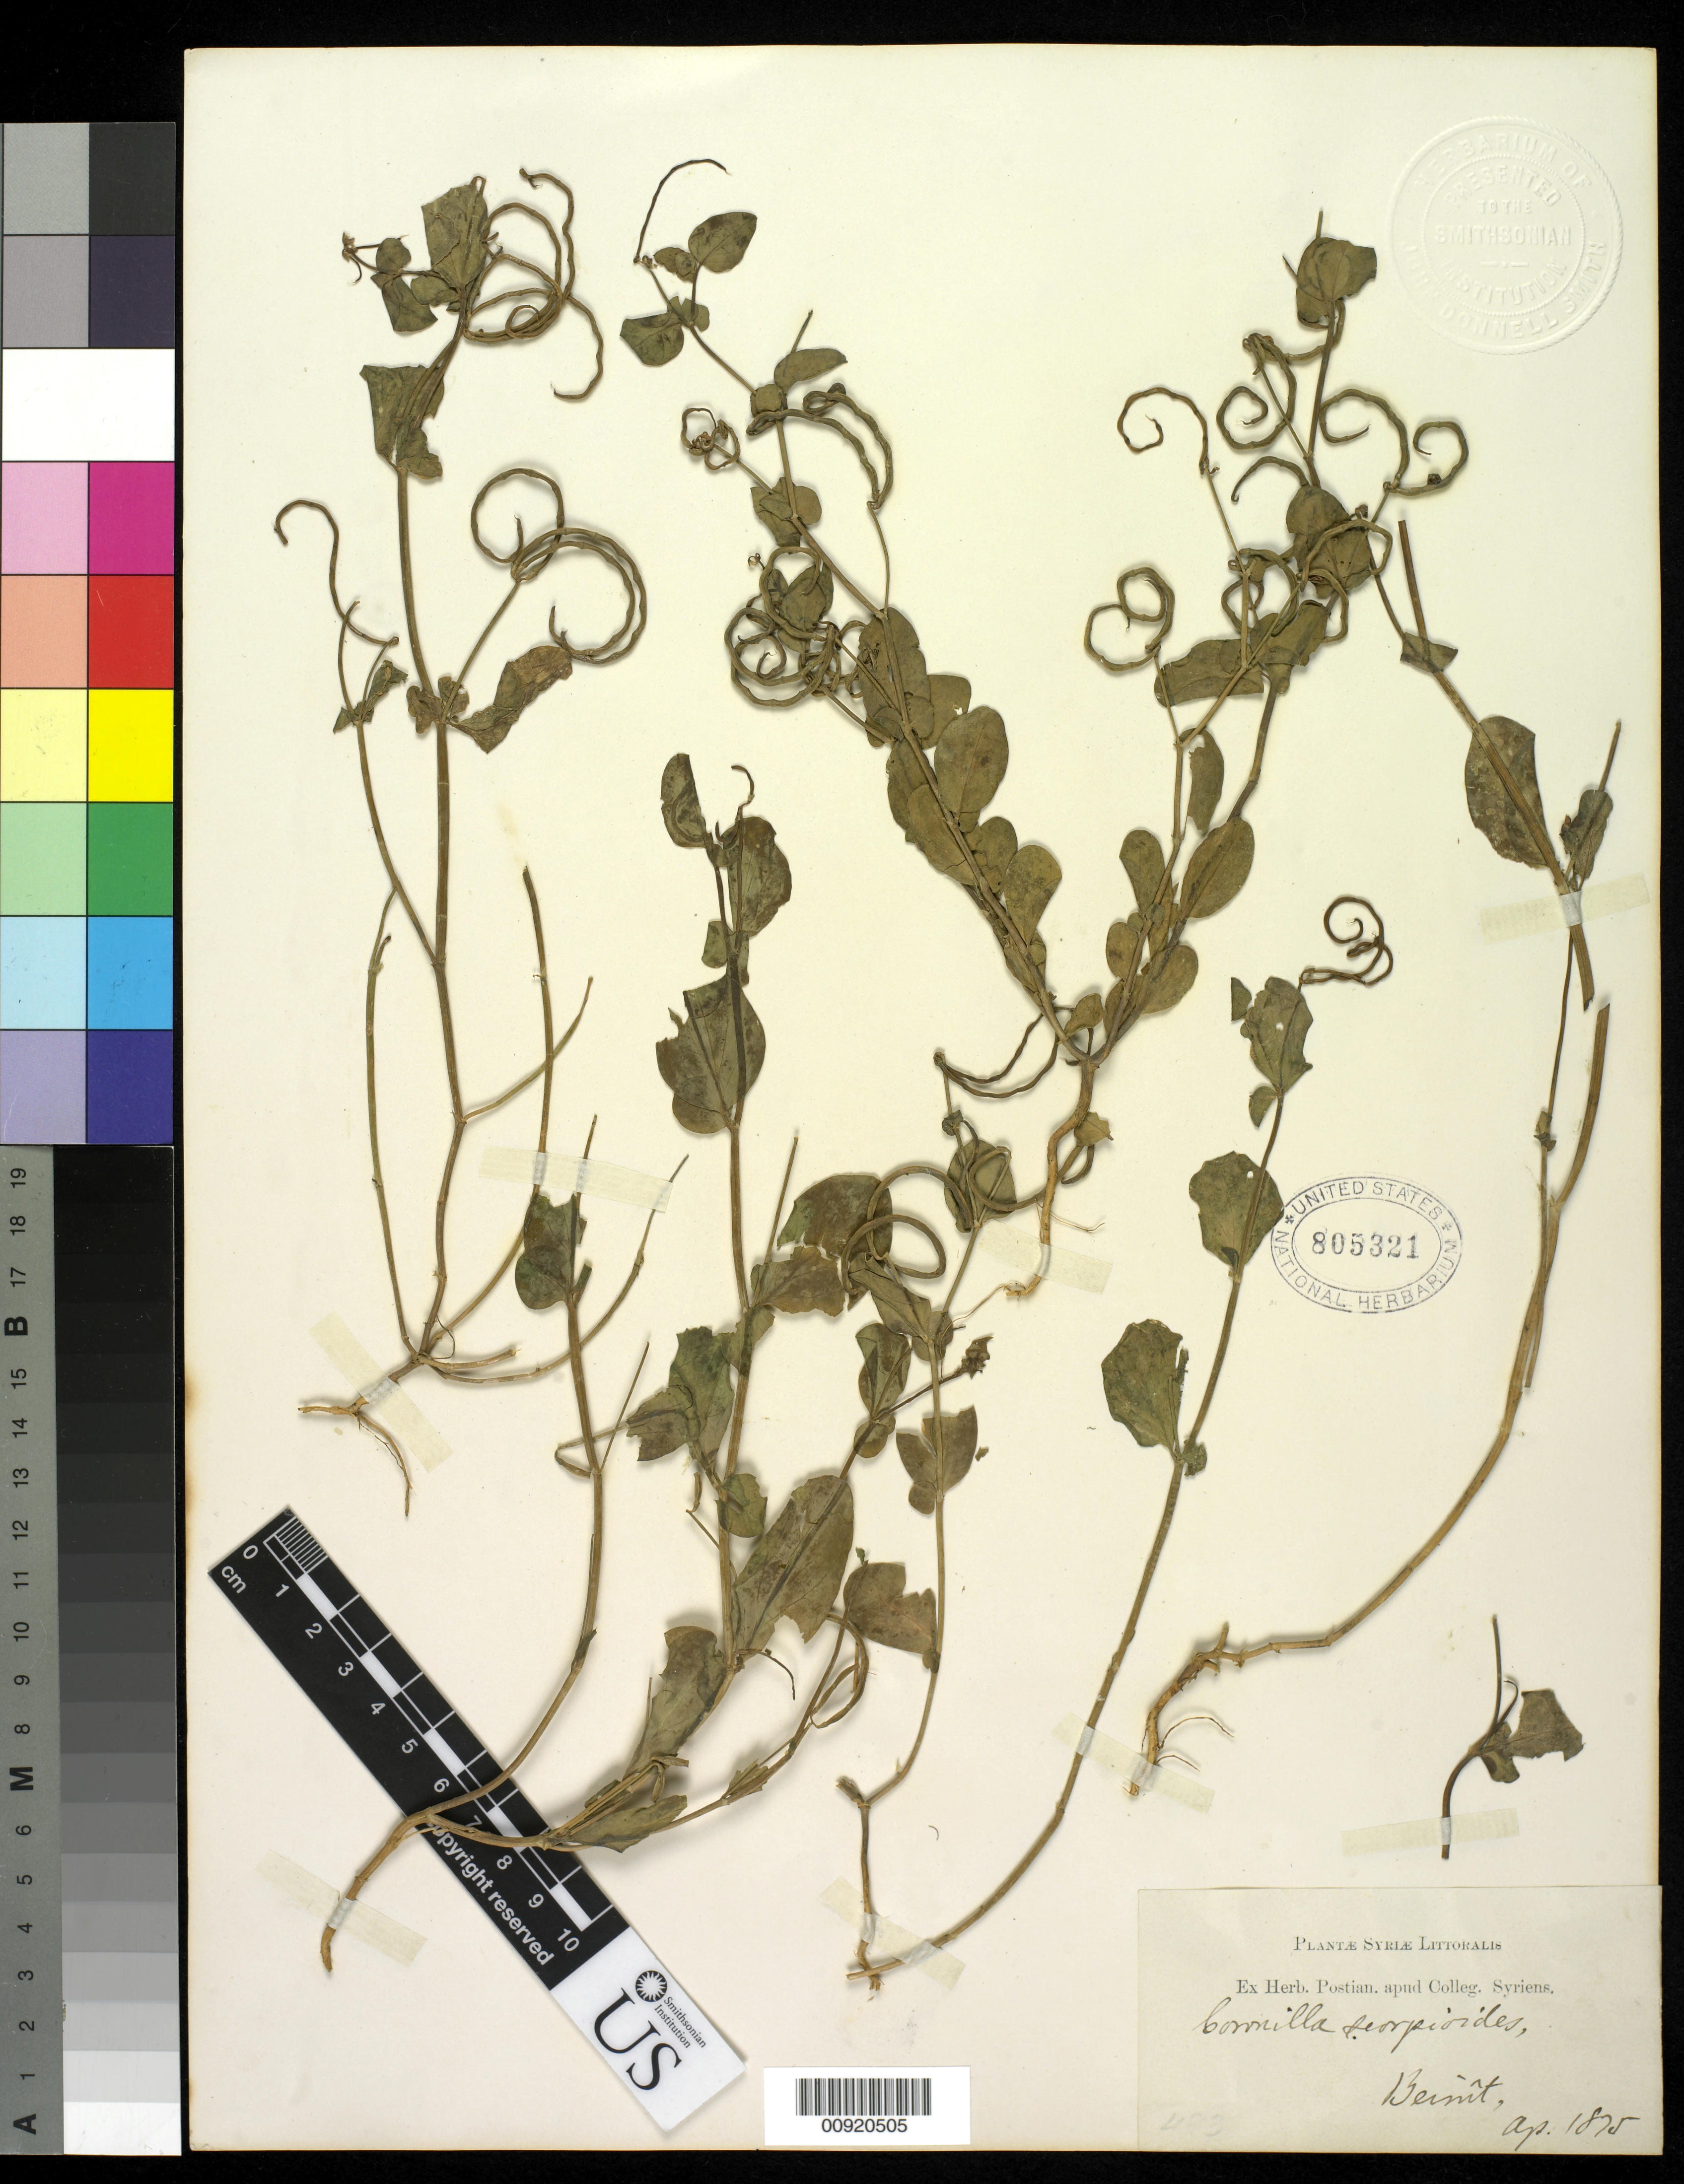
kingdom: Plantae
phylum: Tracheophyta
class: Magnoliopsida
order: Fabales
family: Fabaceae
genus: Coronilla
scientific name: Coronilla scorpioides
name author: K. Koch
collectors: ex herb. Postian. apud Colleg. Syriens. Protest. USE "Fannie P. A. Shepard" (10308853) AS PRIMARY COLLECTOR INSTEAD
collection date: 1875-04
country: Lebanon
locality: Beirut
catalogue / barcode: US 805321